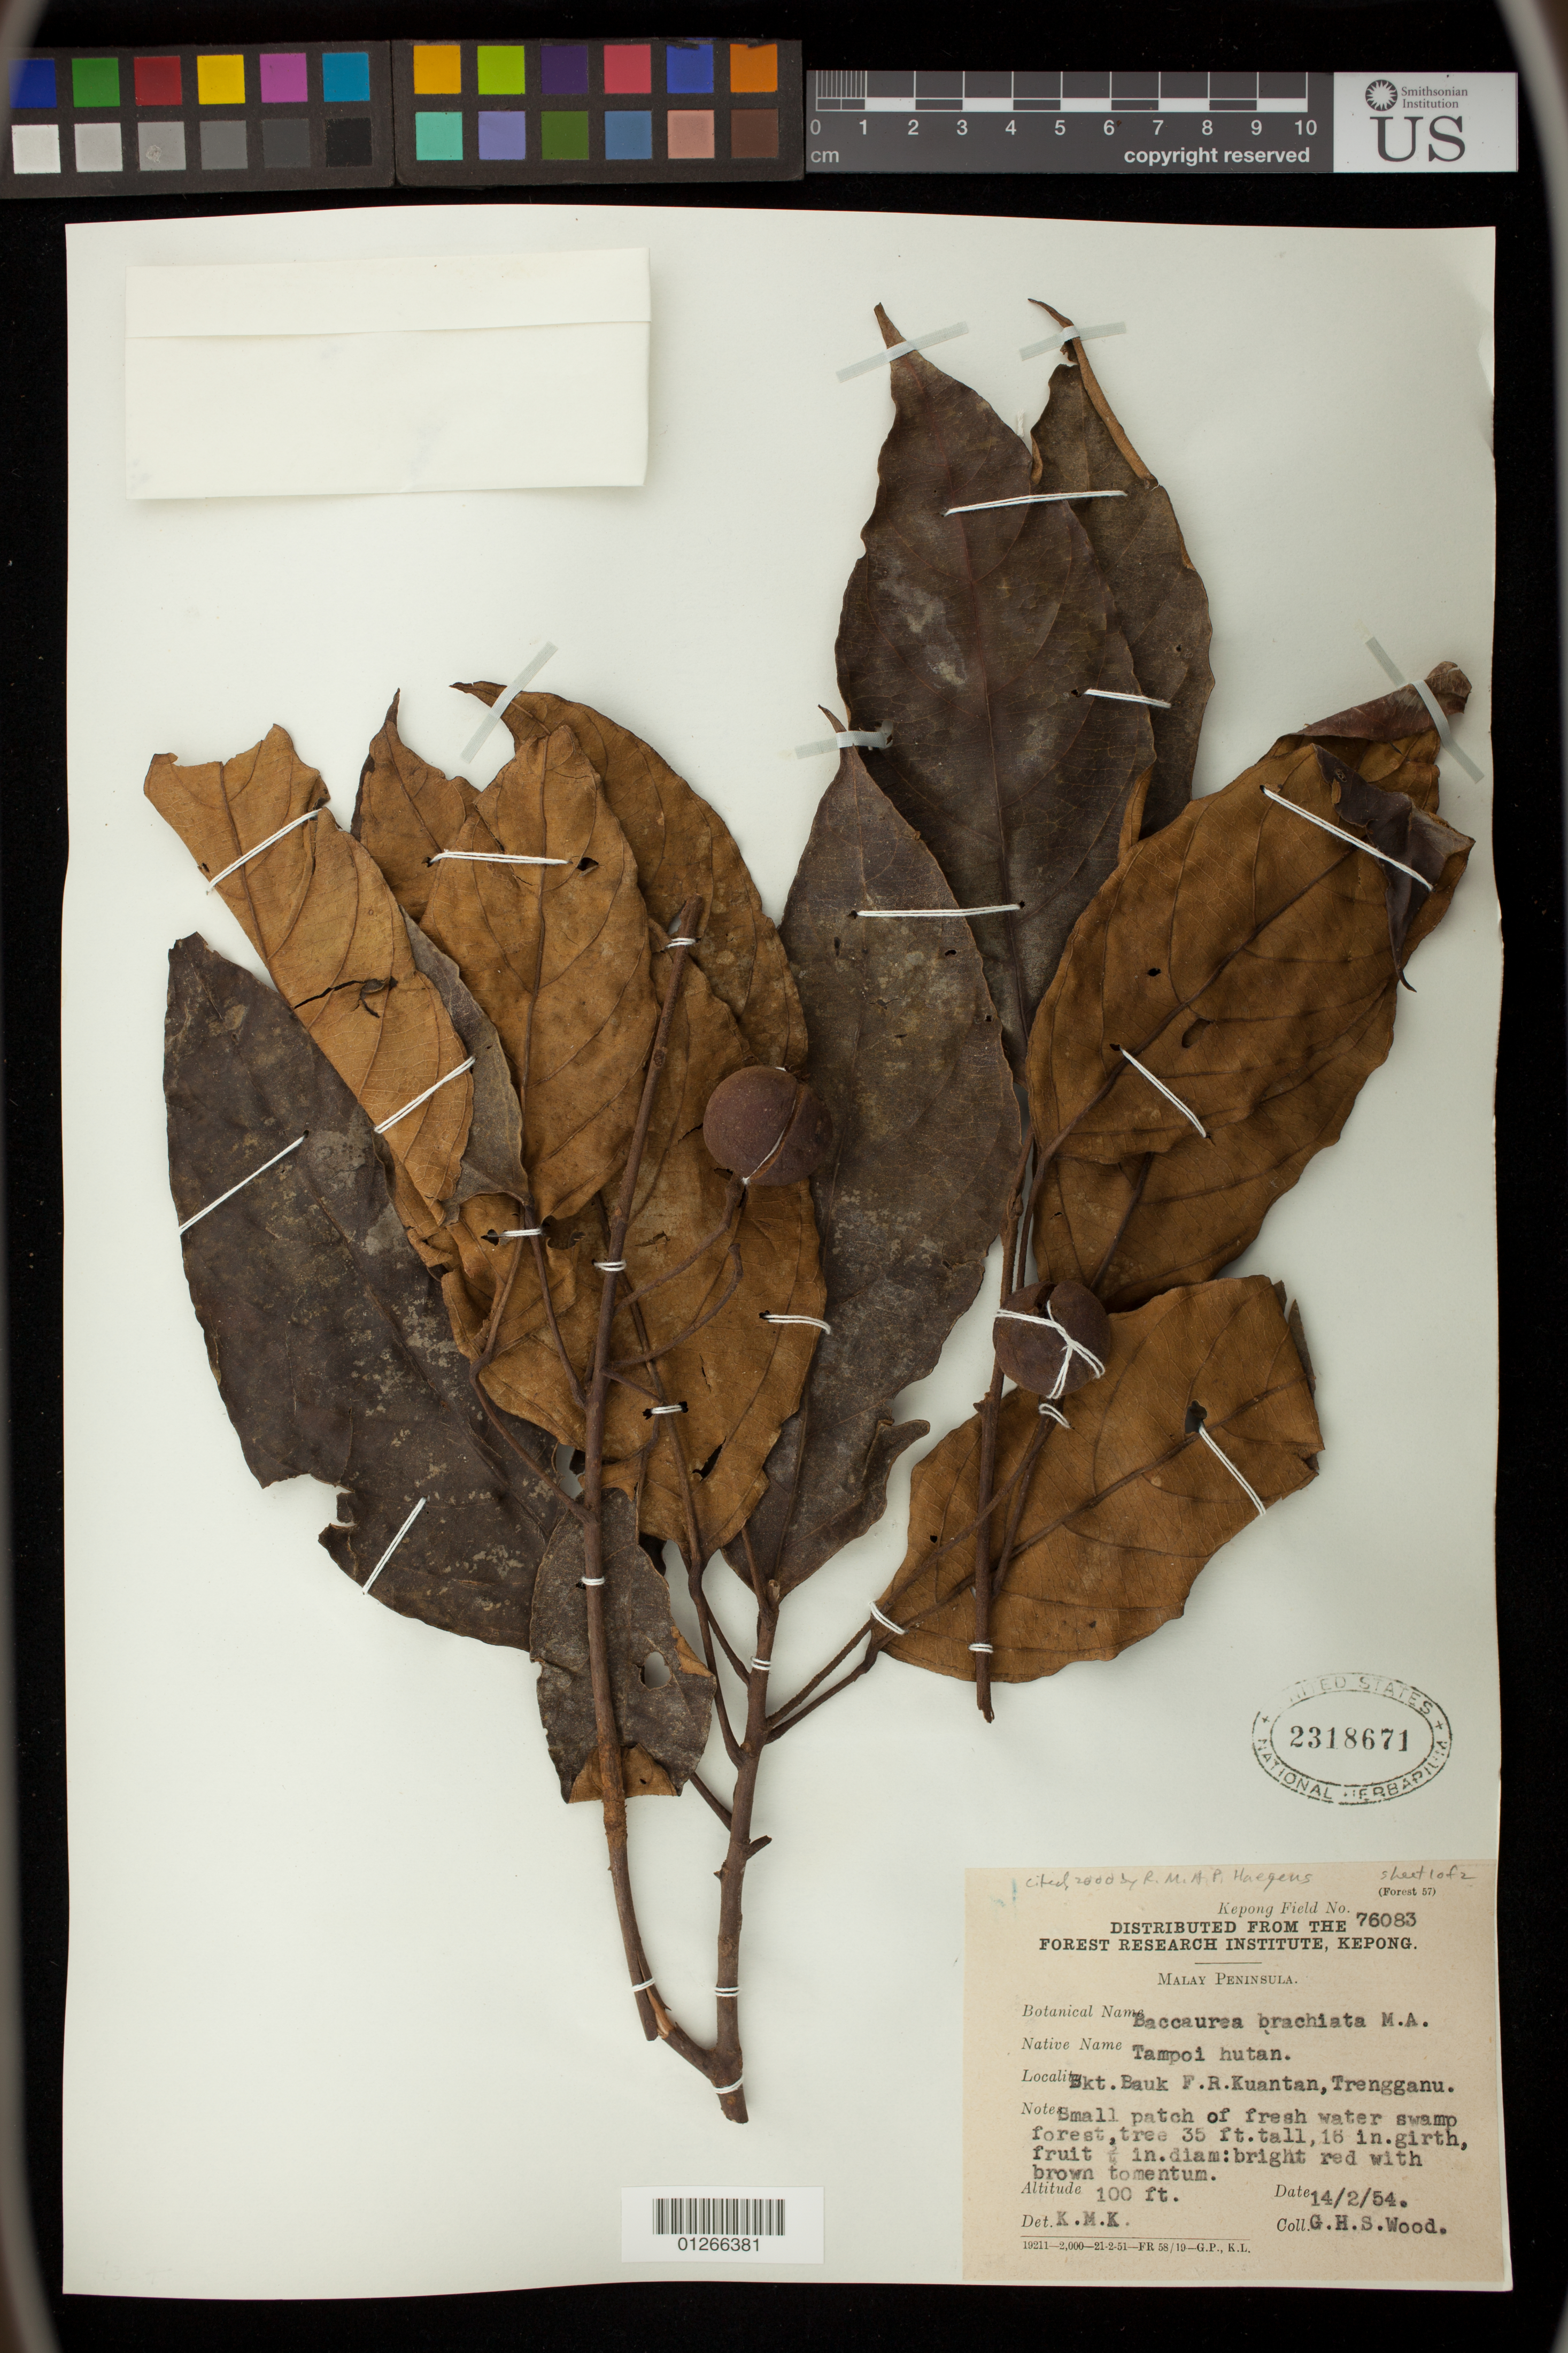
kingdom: Plantae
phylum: Tracheophyta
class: Magnoliopsida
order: Malpighiales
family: Phyllanthaceae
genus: Baccaurea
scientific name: Baccaurea bracteata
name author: Müll. Arg.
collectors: G. Wood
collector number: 76083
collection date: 1954-02-14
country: Malaysia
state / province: Terengganu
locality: Bkt. Bauk F.R. Kuantan. Trengganu.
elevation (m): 30